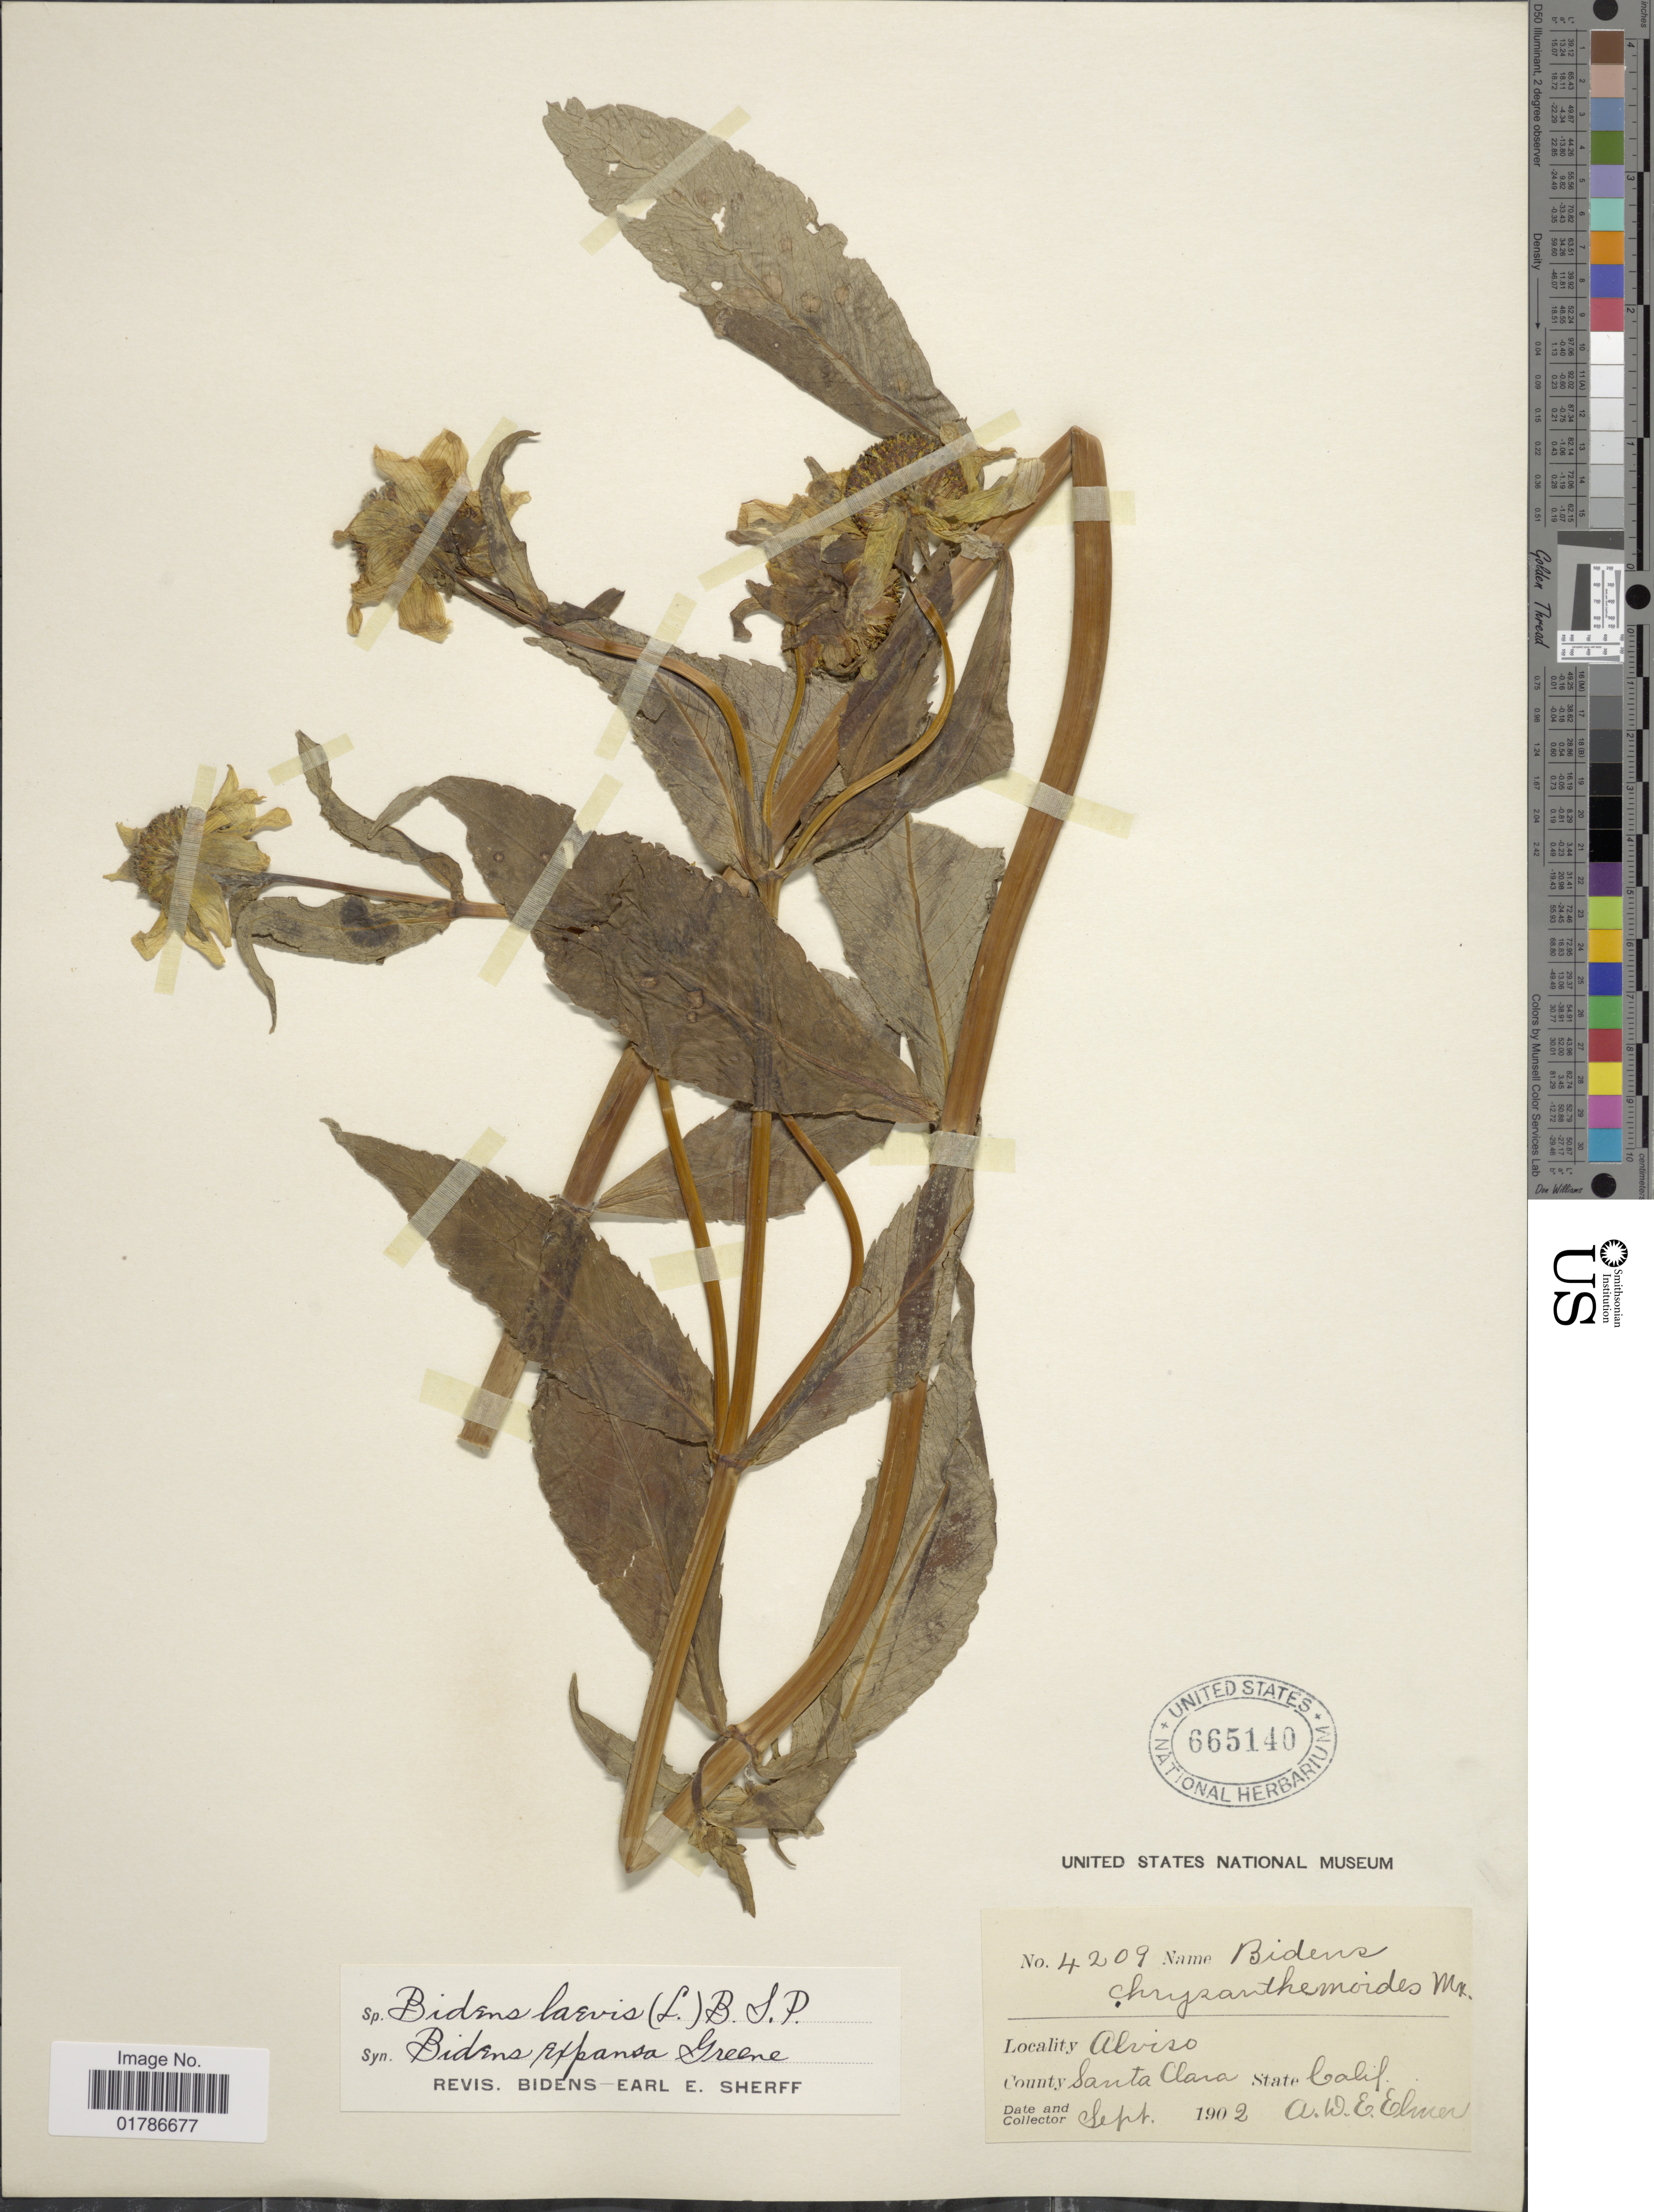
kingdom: Plantae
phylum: Tracheophyta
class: Magnoliopsida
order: Asterales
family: Asteraceae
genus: Bidens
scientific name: Bidens laevis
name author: (L.) Britton, Stearns & Poggenb.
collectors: A. D. E. Elmer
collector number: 4209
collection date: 1901-09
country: United States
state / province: California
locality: Alviso, Santa Clara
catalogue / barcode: US 665140